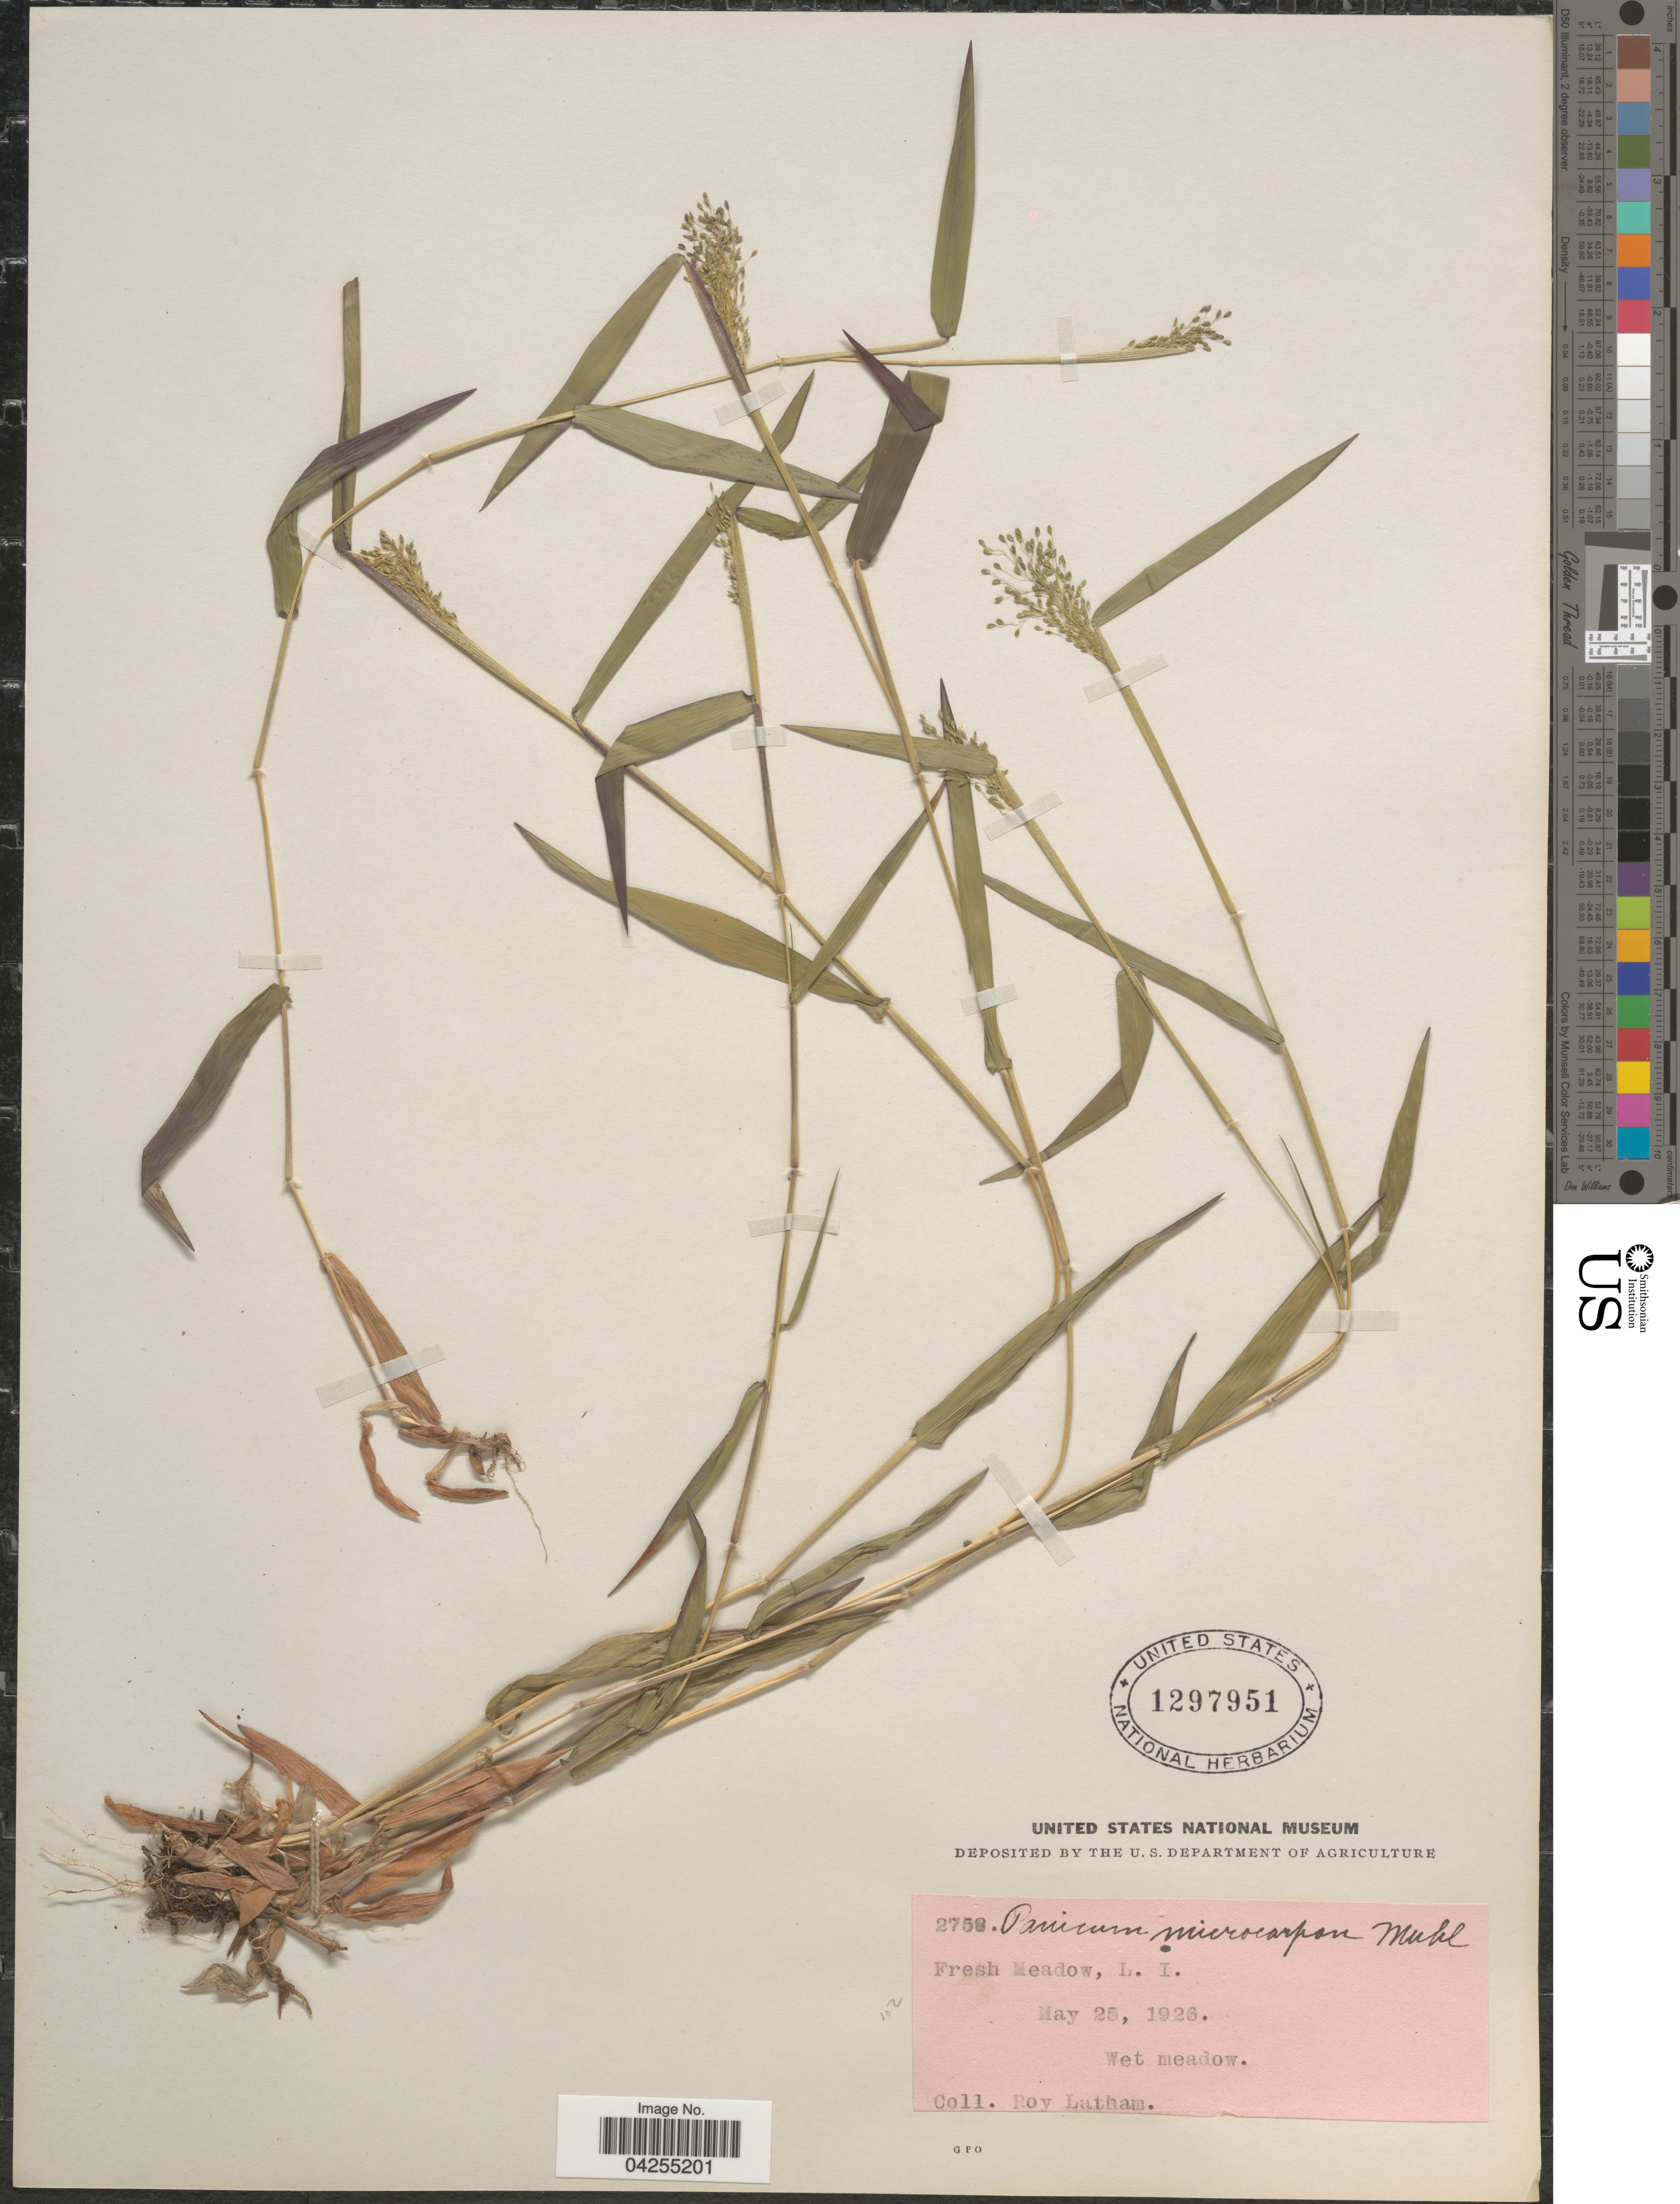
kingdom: Plantae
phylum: Tracheophyta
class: Liliopsida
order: Poales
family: Poaceae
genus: Dichanthelium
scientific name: Dichanthelium dichotomum var. dichotomum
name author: (L.) Gould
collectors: R. Latham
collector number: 2758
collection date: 1926-05-25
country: United States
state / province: New York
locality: Fresh Meadow, L. I.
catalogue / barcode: US 1297951